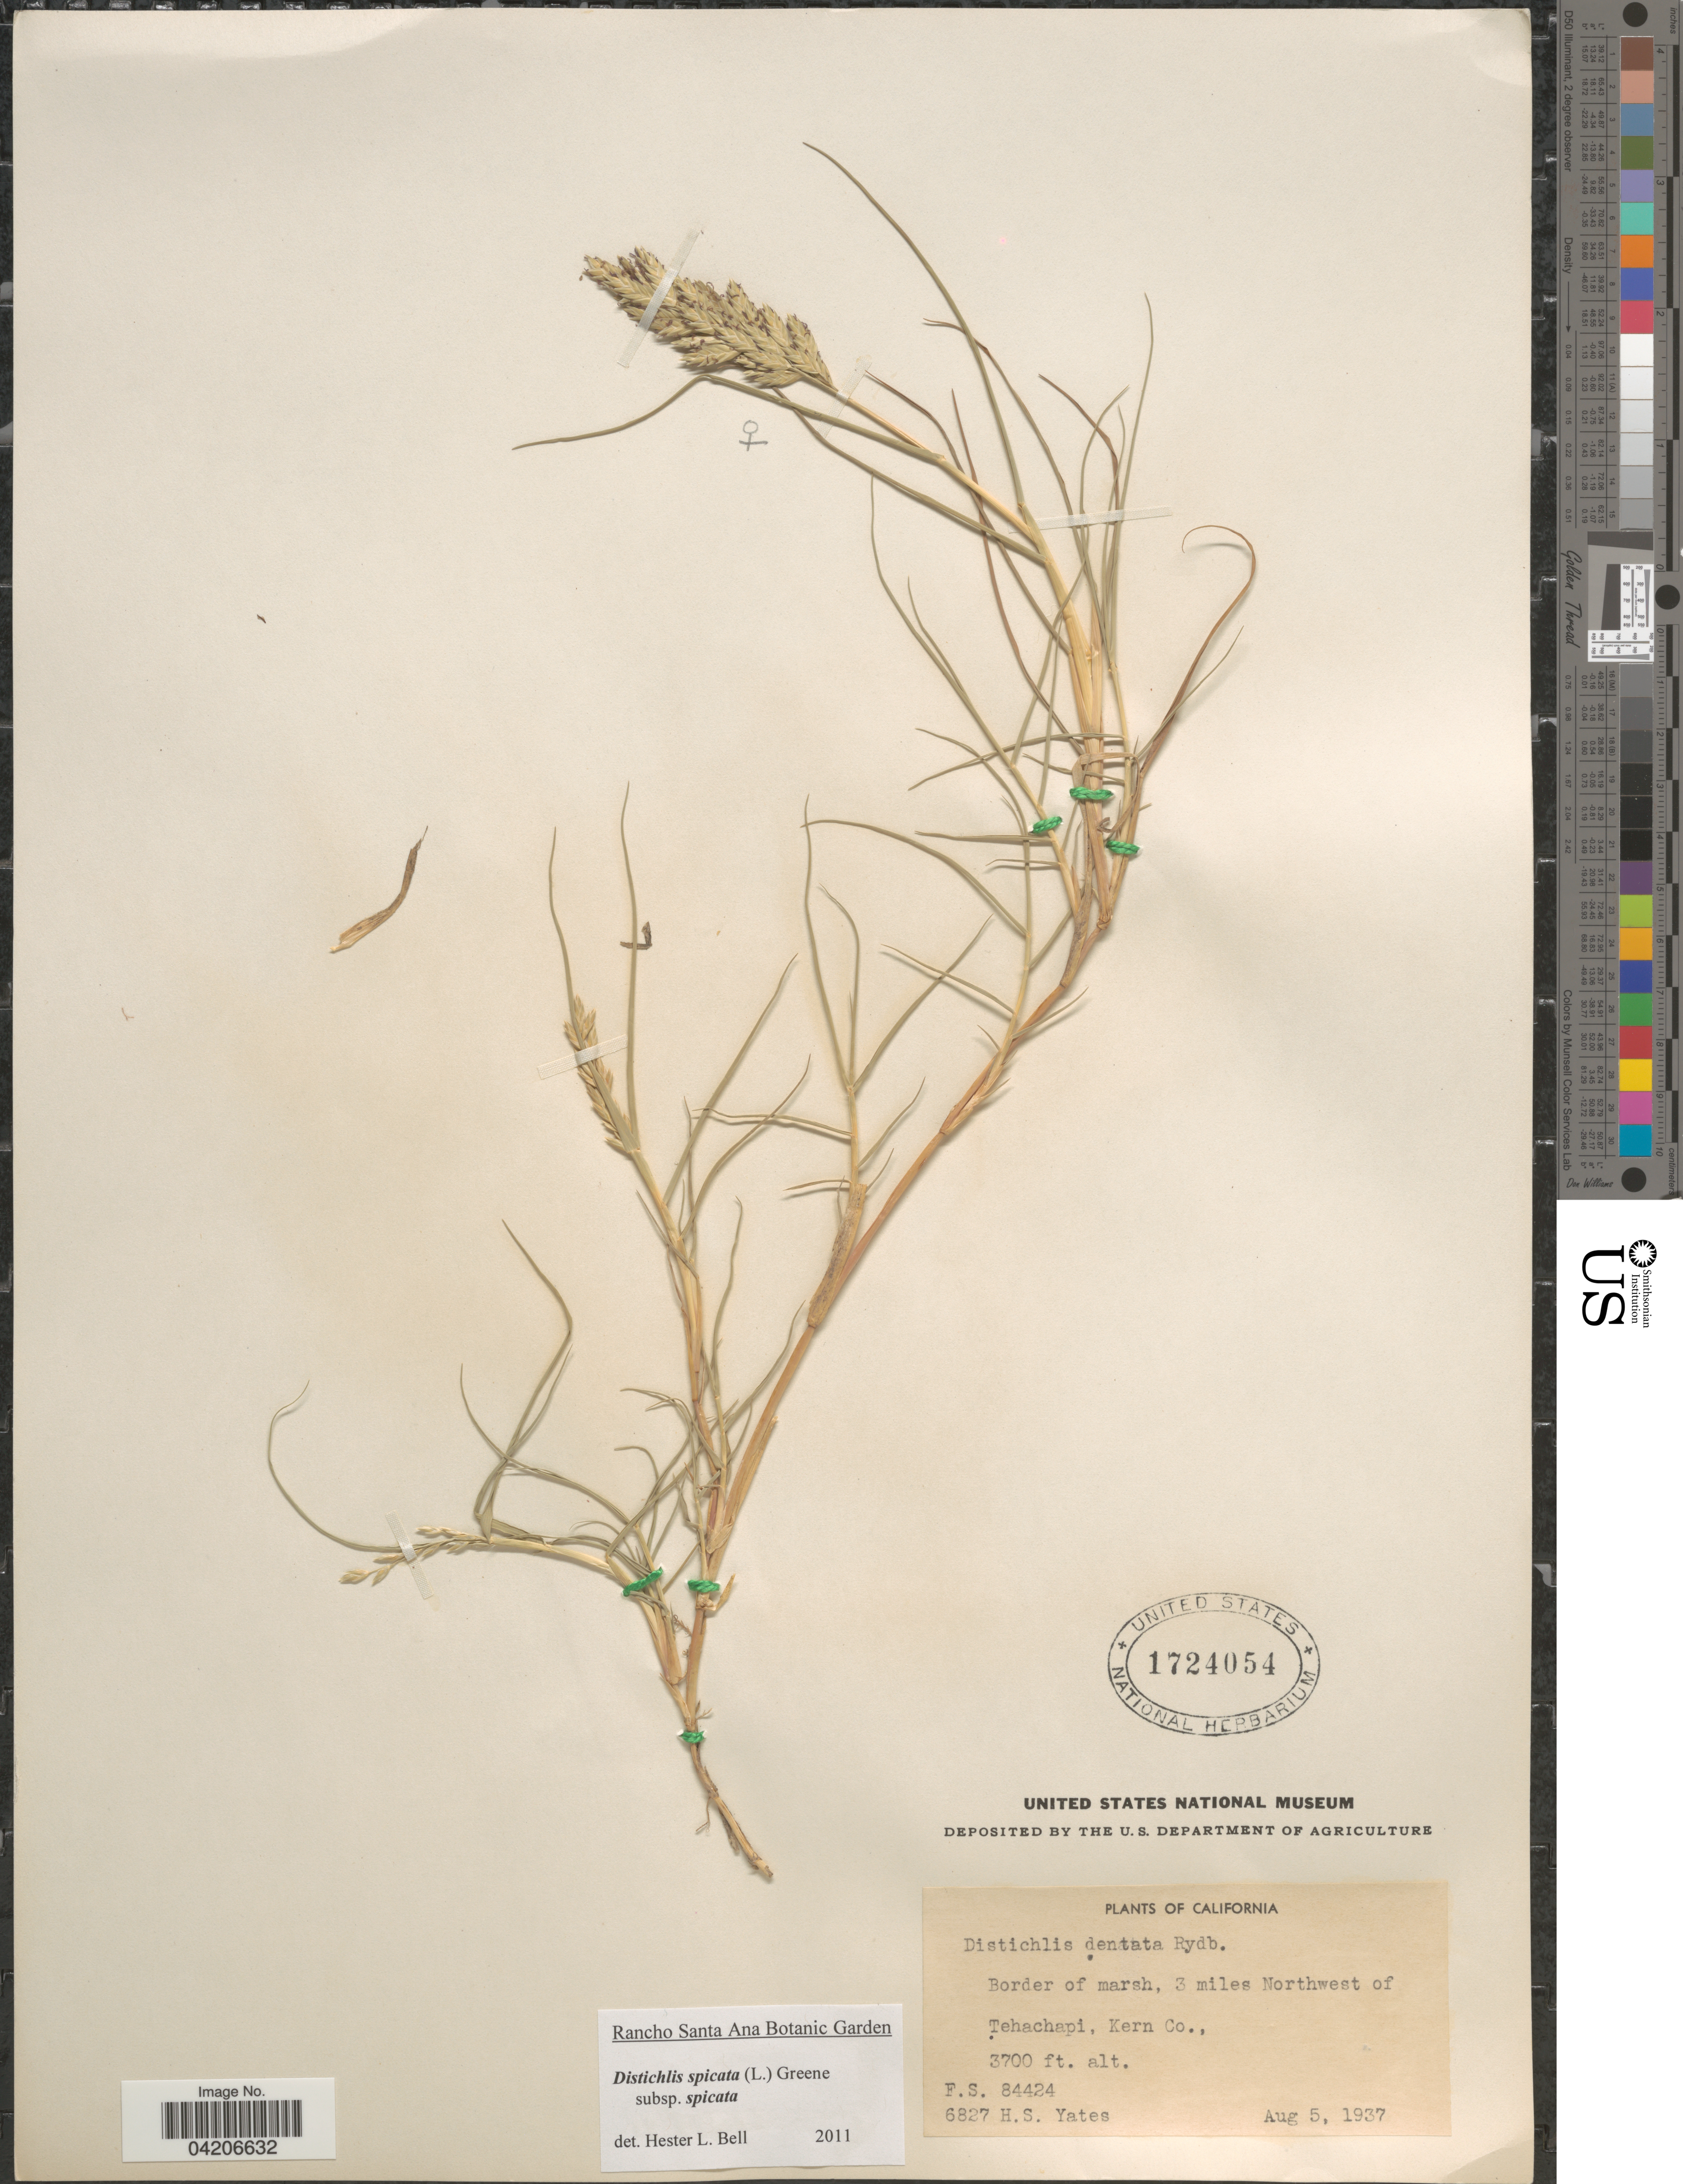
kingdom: Plantae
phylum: Tracheophyta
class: Liliopsida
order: Poales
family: Poaceae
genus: Distichlis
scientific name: Distichlis spicata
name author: (L.) Greene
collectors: F. S. & H. S. Yates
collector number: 84424/6827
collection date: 1937-08-05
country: United States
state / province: California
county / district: Kern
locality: Border of marsh, 3 miles Northwest of Tehachapi, Kern Co.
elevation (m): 1128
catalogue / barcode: US 1724054